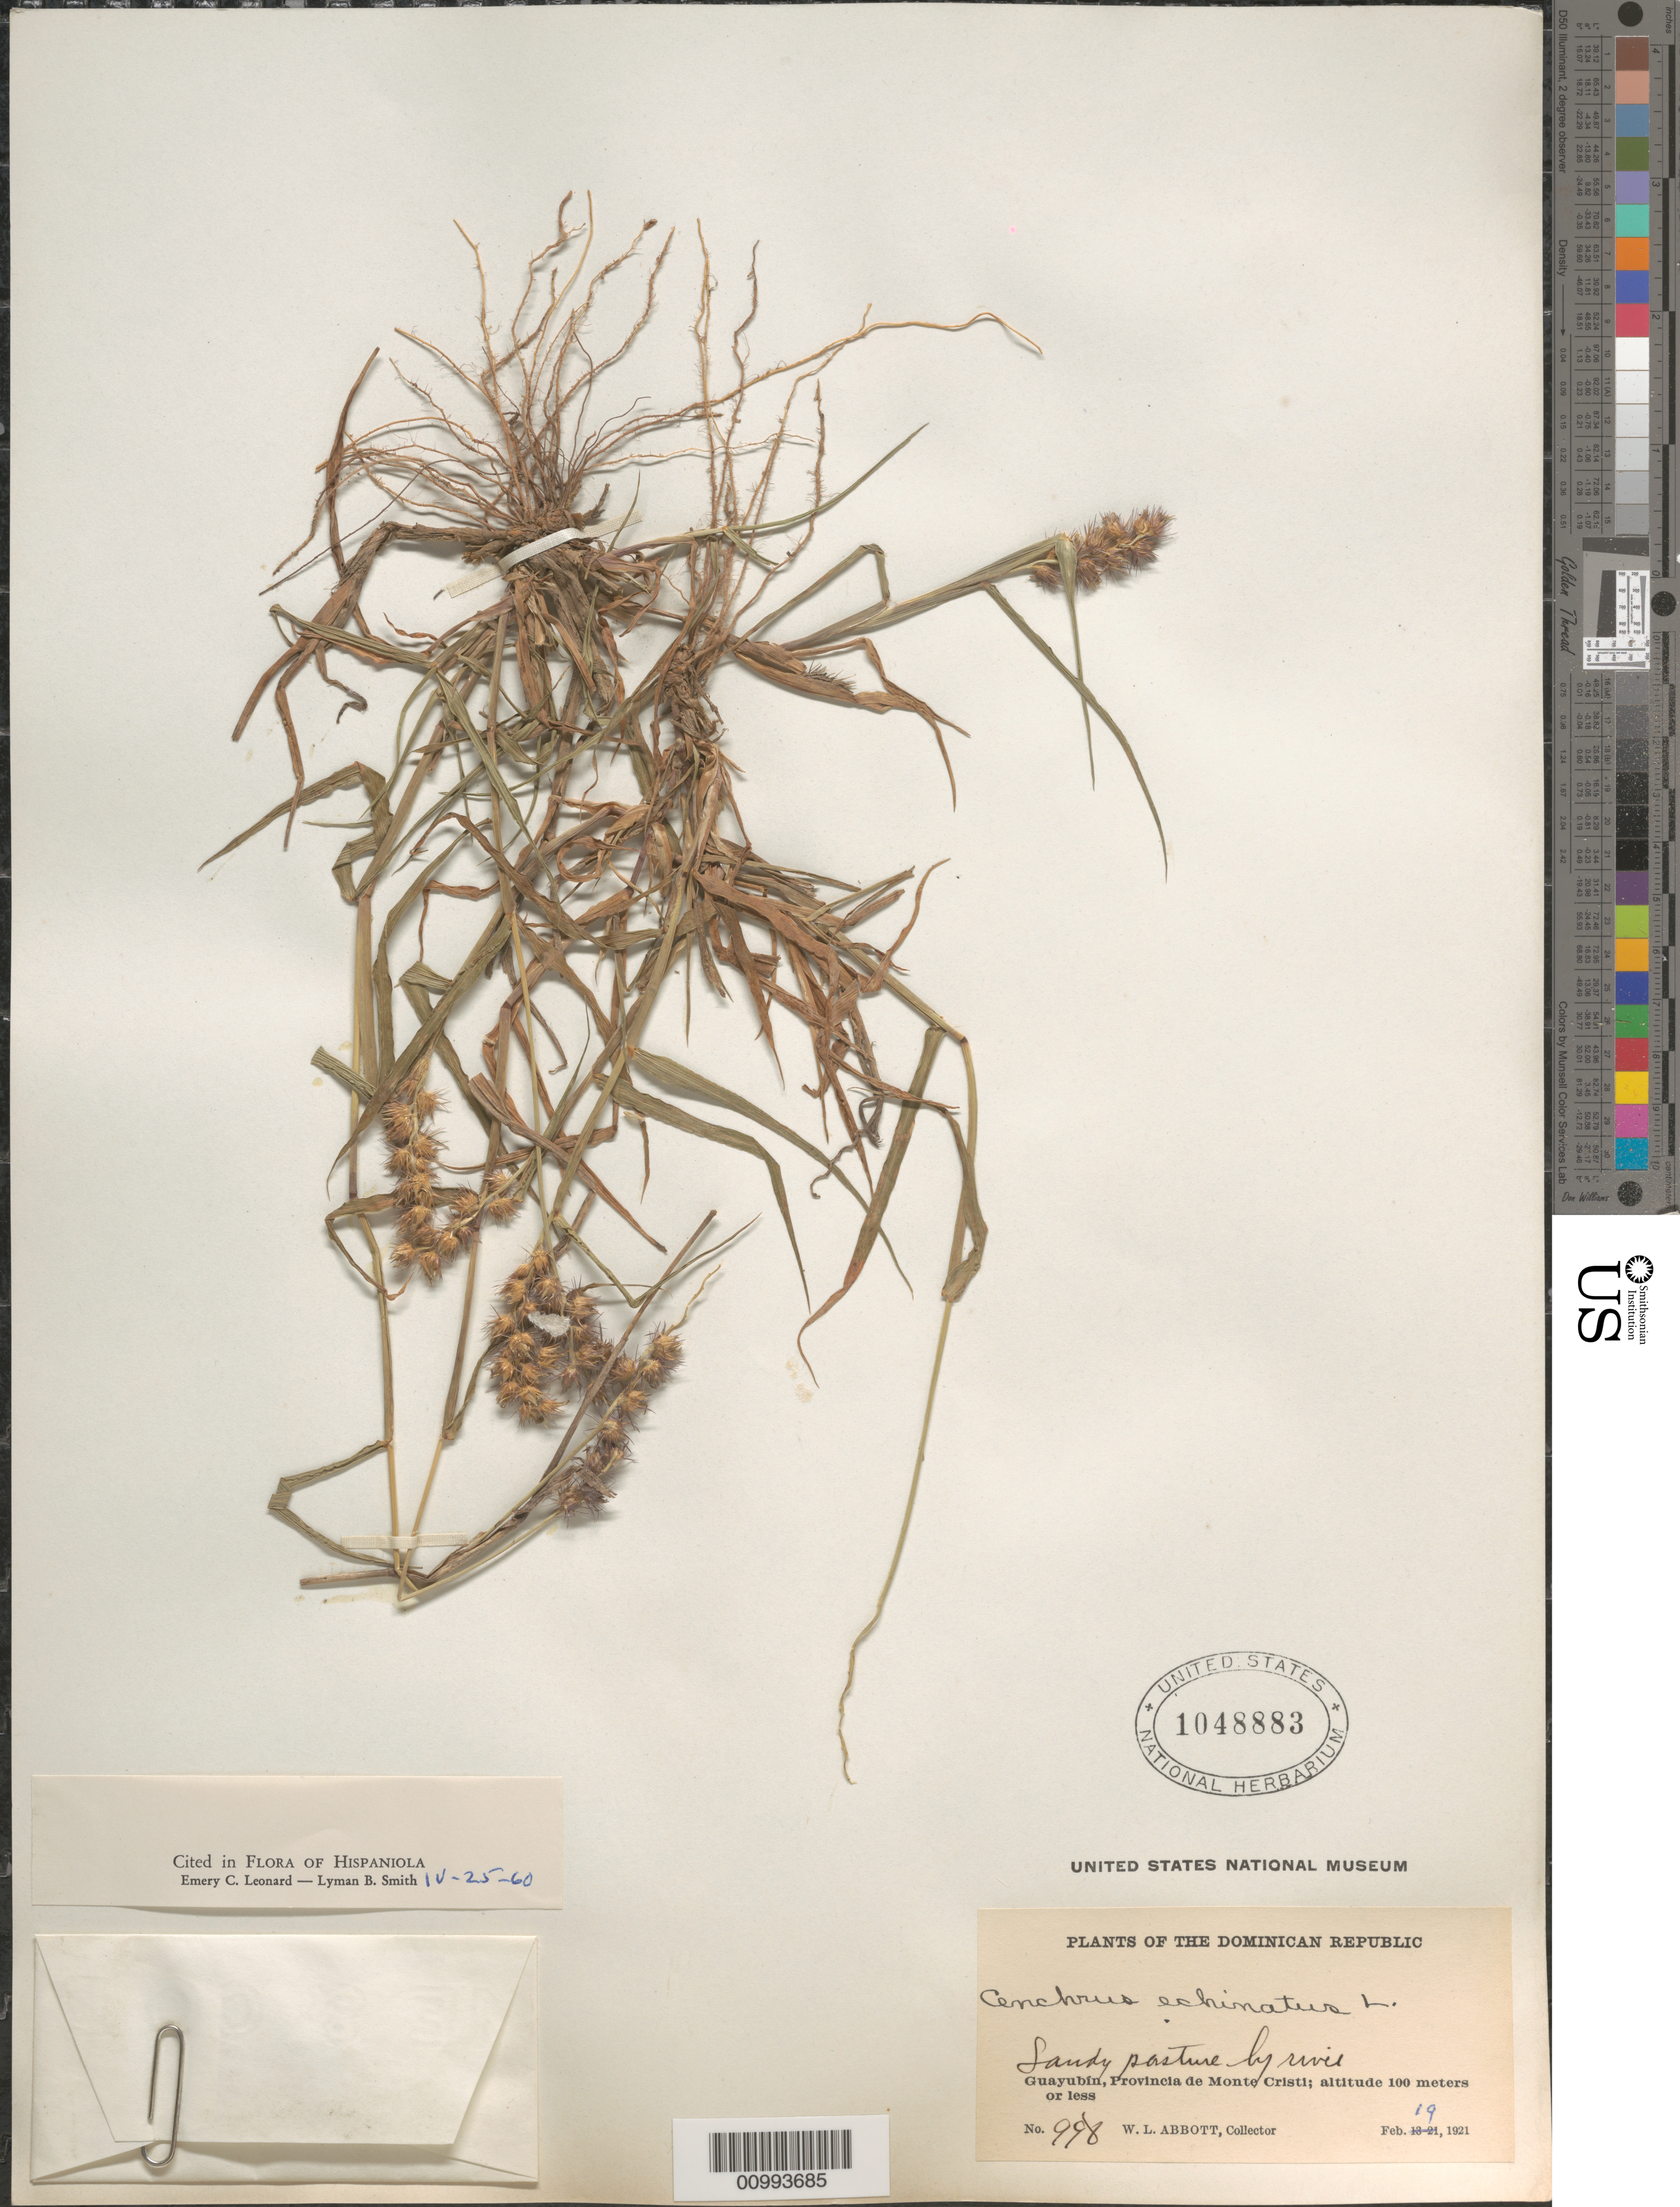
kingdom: Plantae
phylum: Tracheophyta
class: Liliopsida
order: Poales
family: Poaceae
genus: Cenchrus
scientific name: Cenchrus echinatus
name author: L.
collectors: W. L. Abbott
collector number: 998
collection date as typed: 19 Feb 1921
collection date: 1921-02-19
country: Dominican Republic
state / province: Monte Cristi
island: Hispaniola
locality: Guayubin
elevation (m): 100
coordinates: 0 N, 0 E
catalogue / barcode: US 1048883